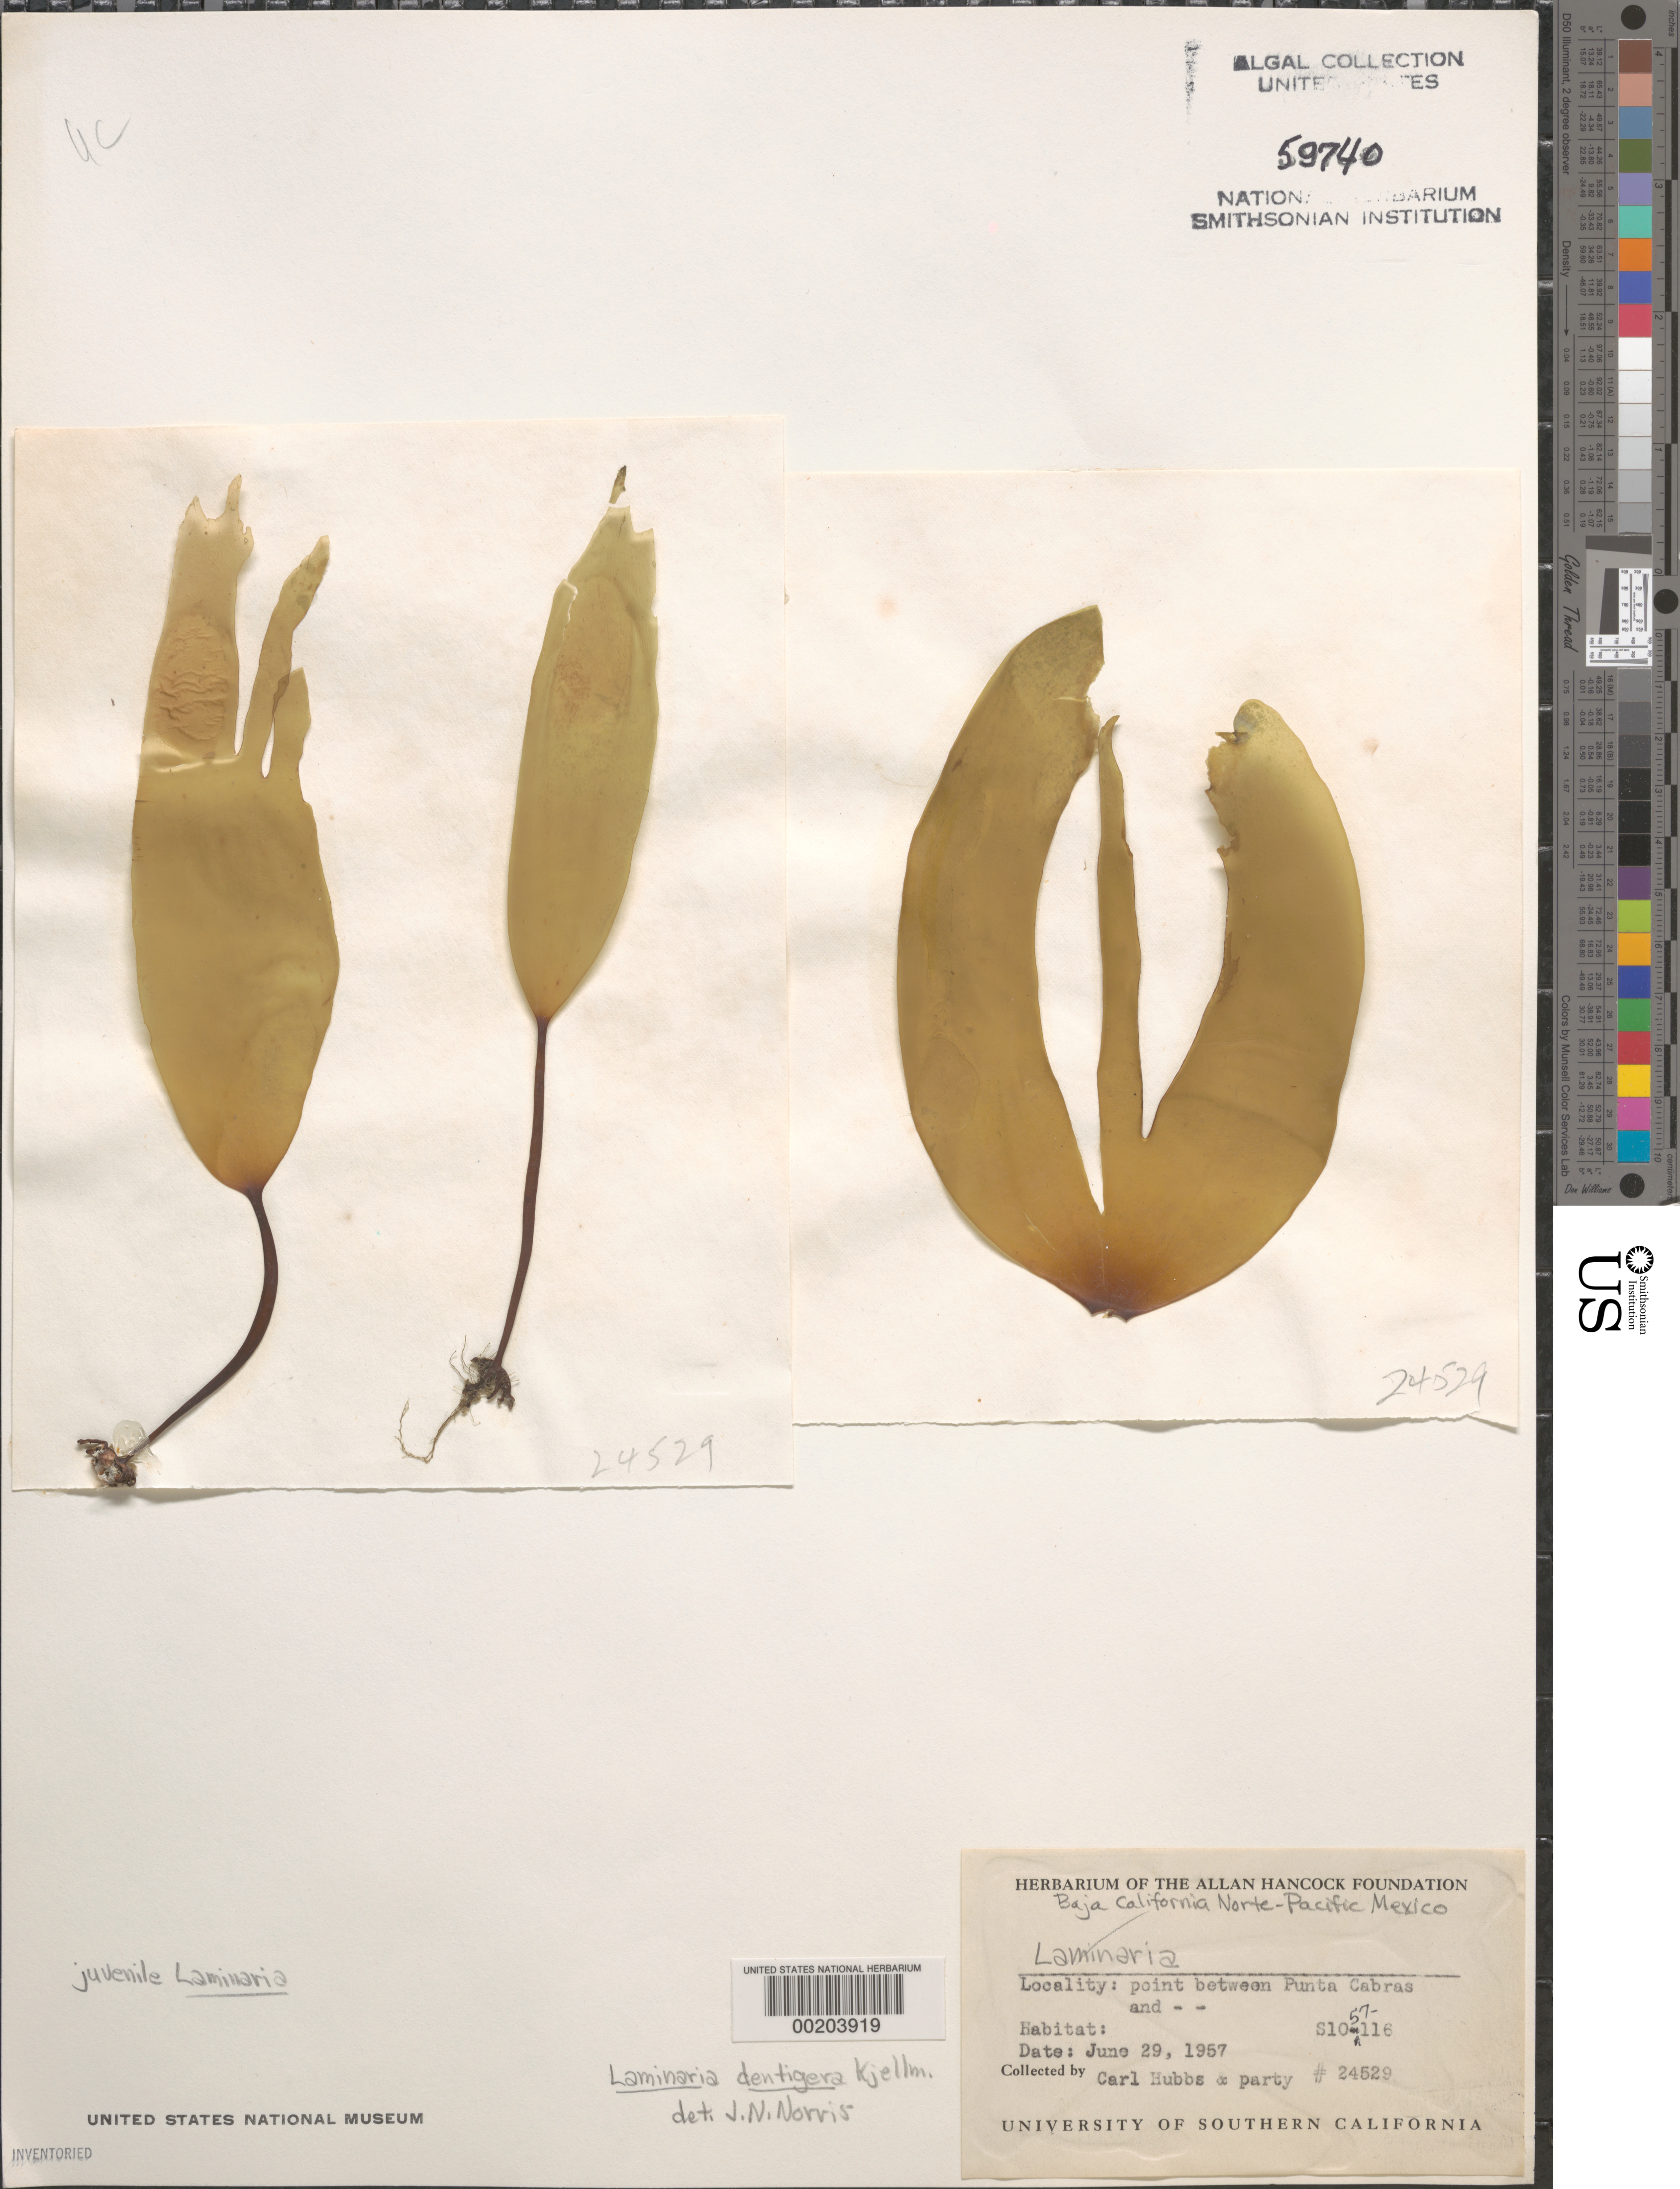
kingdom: Chromista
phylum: Ochrophyta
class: Phaeophyceae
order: Laminariales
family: Laminariaceae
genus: Laminaria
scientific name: Laminaria dentigera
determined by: Norris, James N.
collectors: C. Hubbs & et al.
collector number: EYD 24529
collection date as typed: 29 Jun 1957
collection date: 1957-06-29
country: Mexico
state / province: Baja California Norte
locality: Near Punta Cabras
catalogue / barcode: US 59740